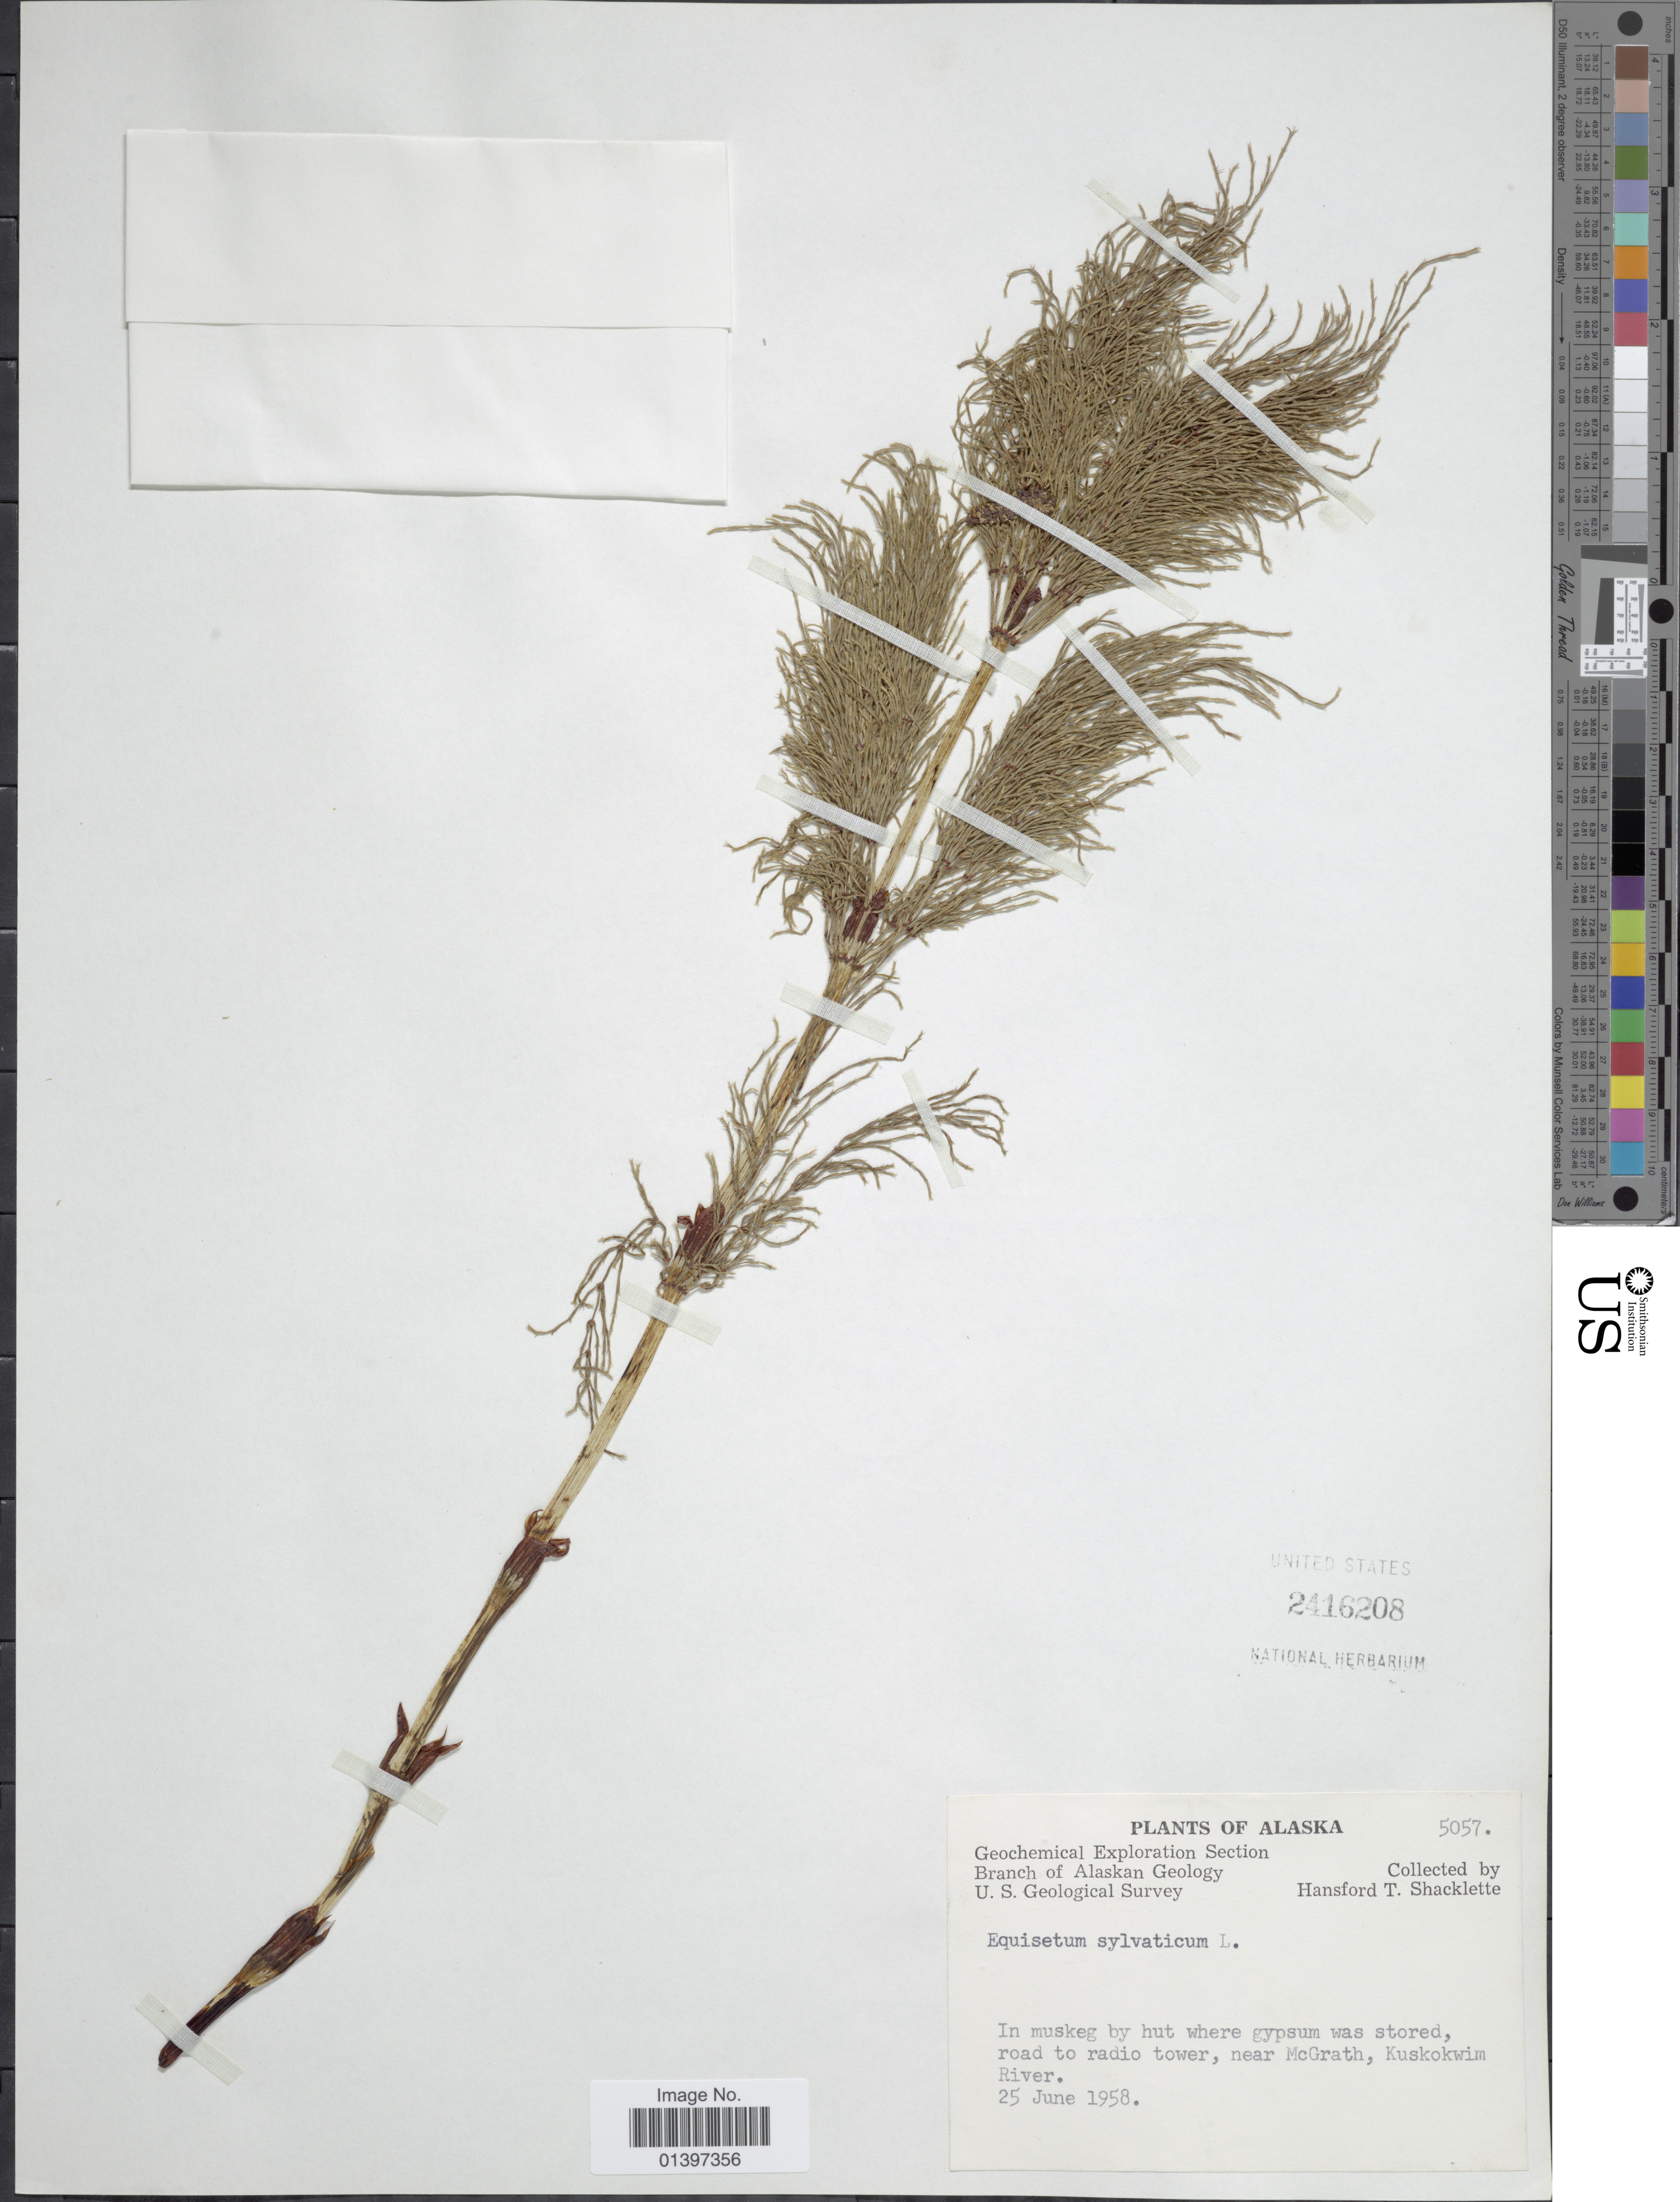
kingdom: Plantae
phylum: Tracheophyta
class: Polypodiopsida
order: Equisetales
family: Equisetaceae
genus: Equisetum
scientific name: Equisetum sylvaticum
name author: L.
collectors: H. Shacklette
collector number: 5057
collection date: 1958-06-25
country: United States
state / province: Alaska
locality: In muskeg by hut where gypsum was stored road to radio tower, near McGrath, Kuskokwim River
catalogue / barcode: US 2416208